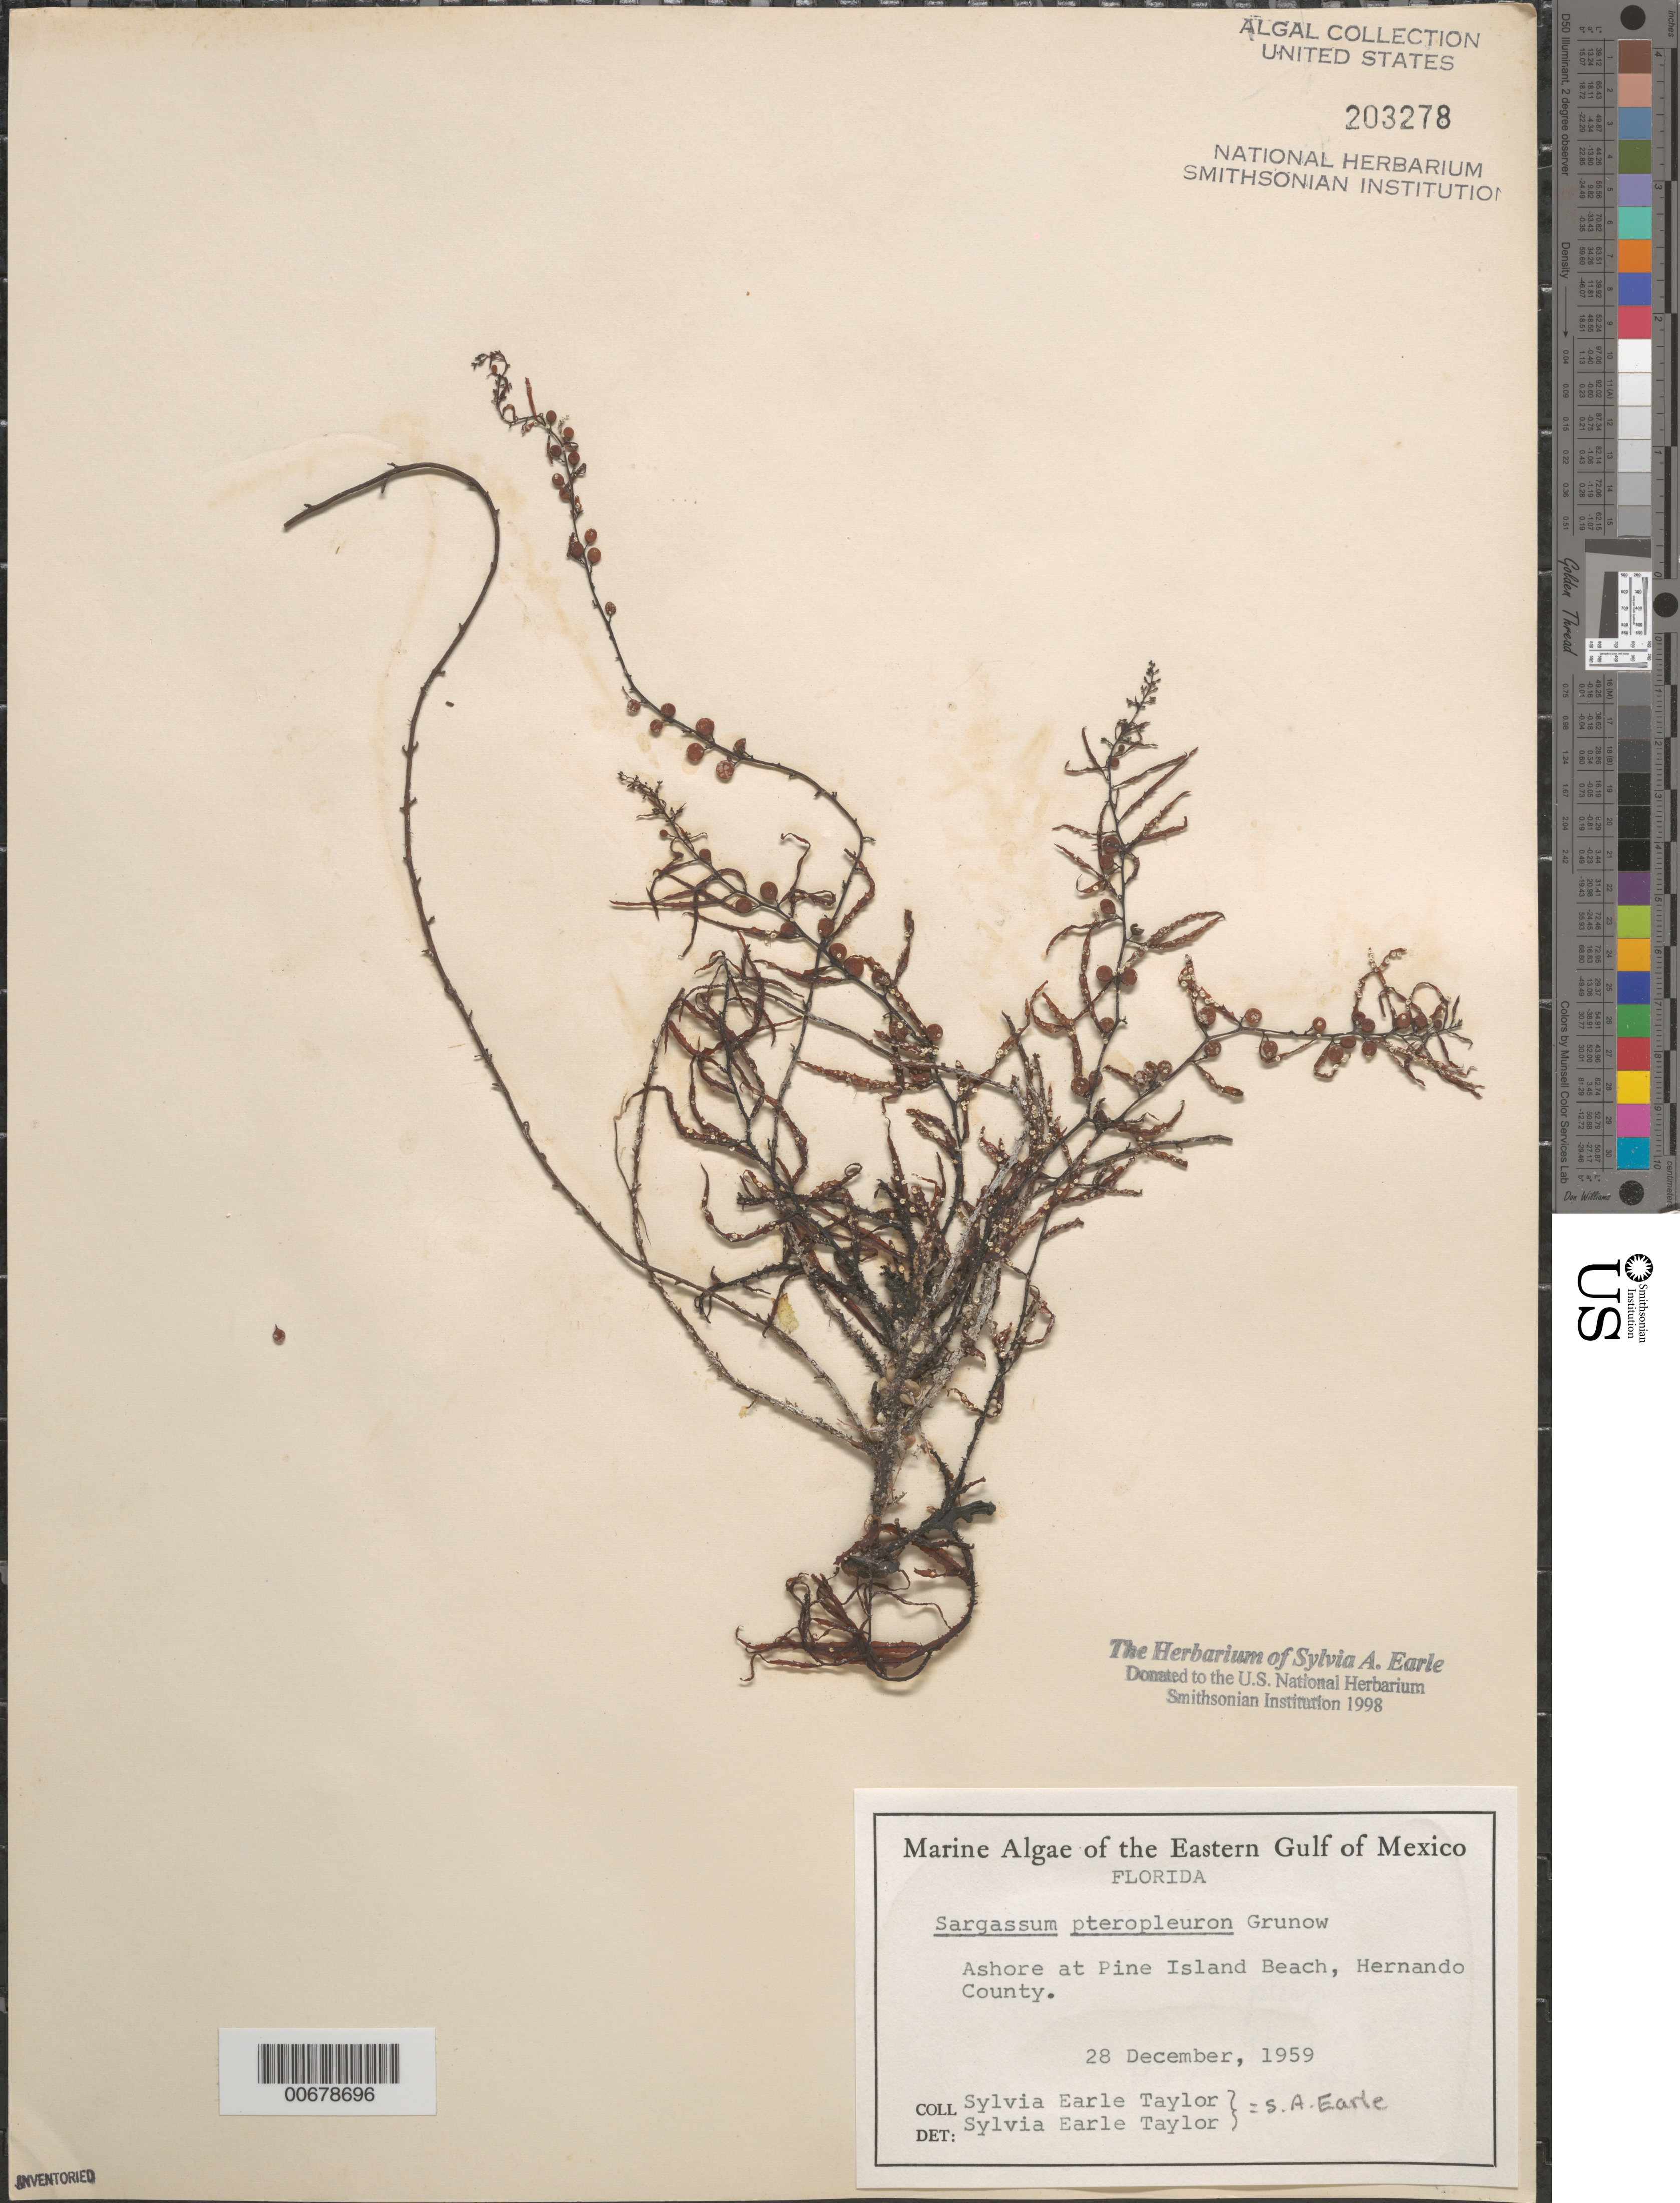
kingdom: Chromista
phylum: Ochrophyta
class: Phaeophyceae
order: Fucales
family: Sargassaceae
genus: Sargassum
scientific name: Sargassum pteropleuron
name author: Grunow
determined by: Earle, S. A.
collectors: S. A. Earle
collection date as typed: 28 Dec 1959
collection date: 1959-12-28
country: United States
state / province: Florida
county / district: Hernando County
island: Pine Island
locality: Pine Island Beach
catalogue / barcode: US 203278